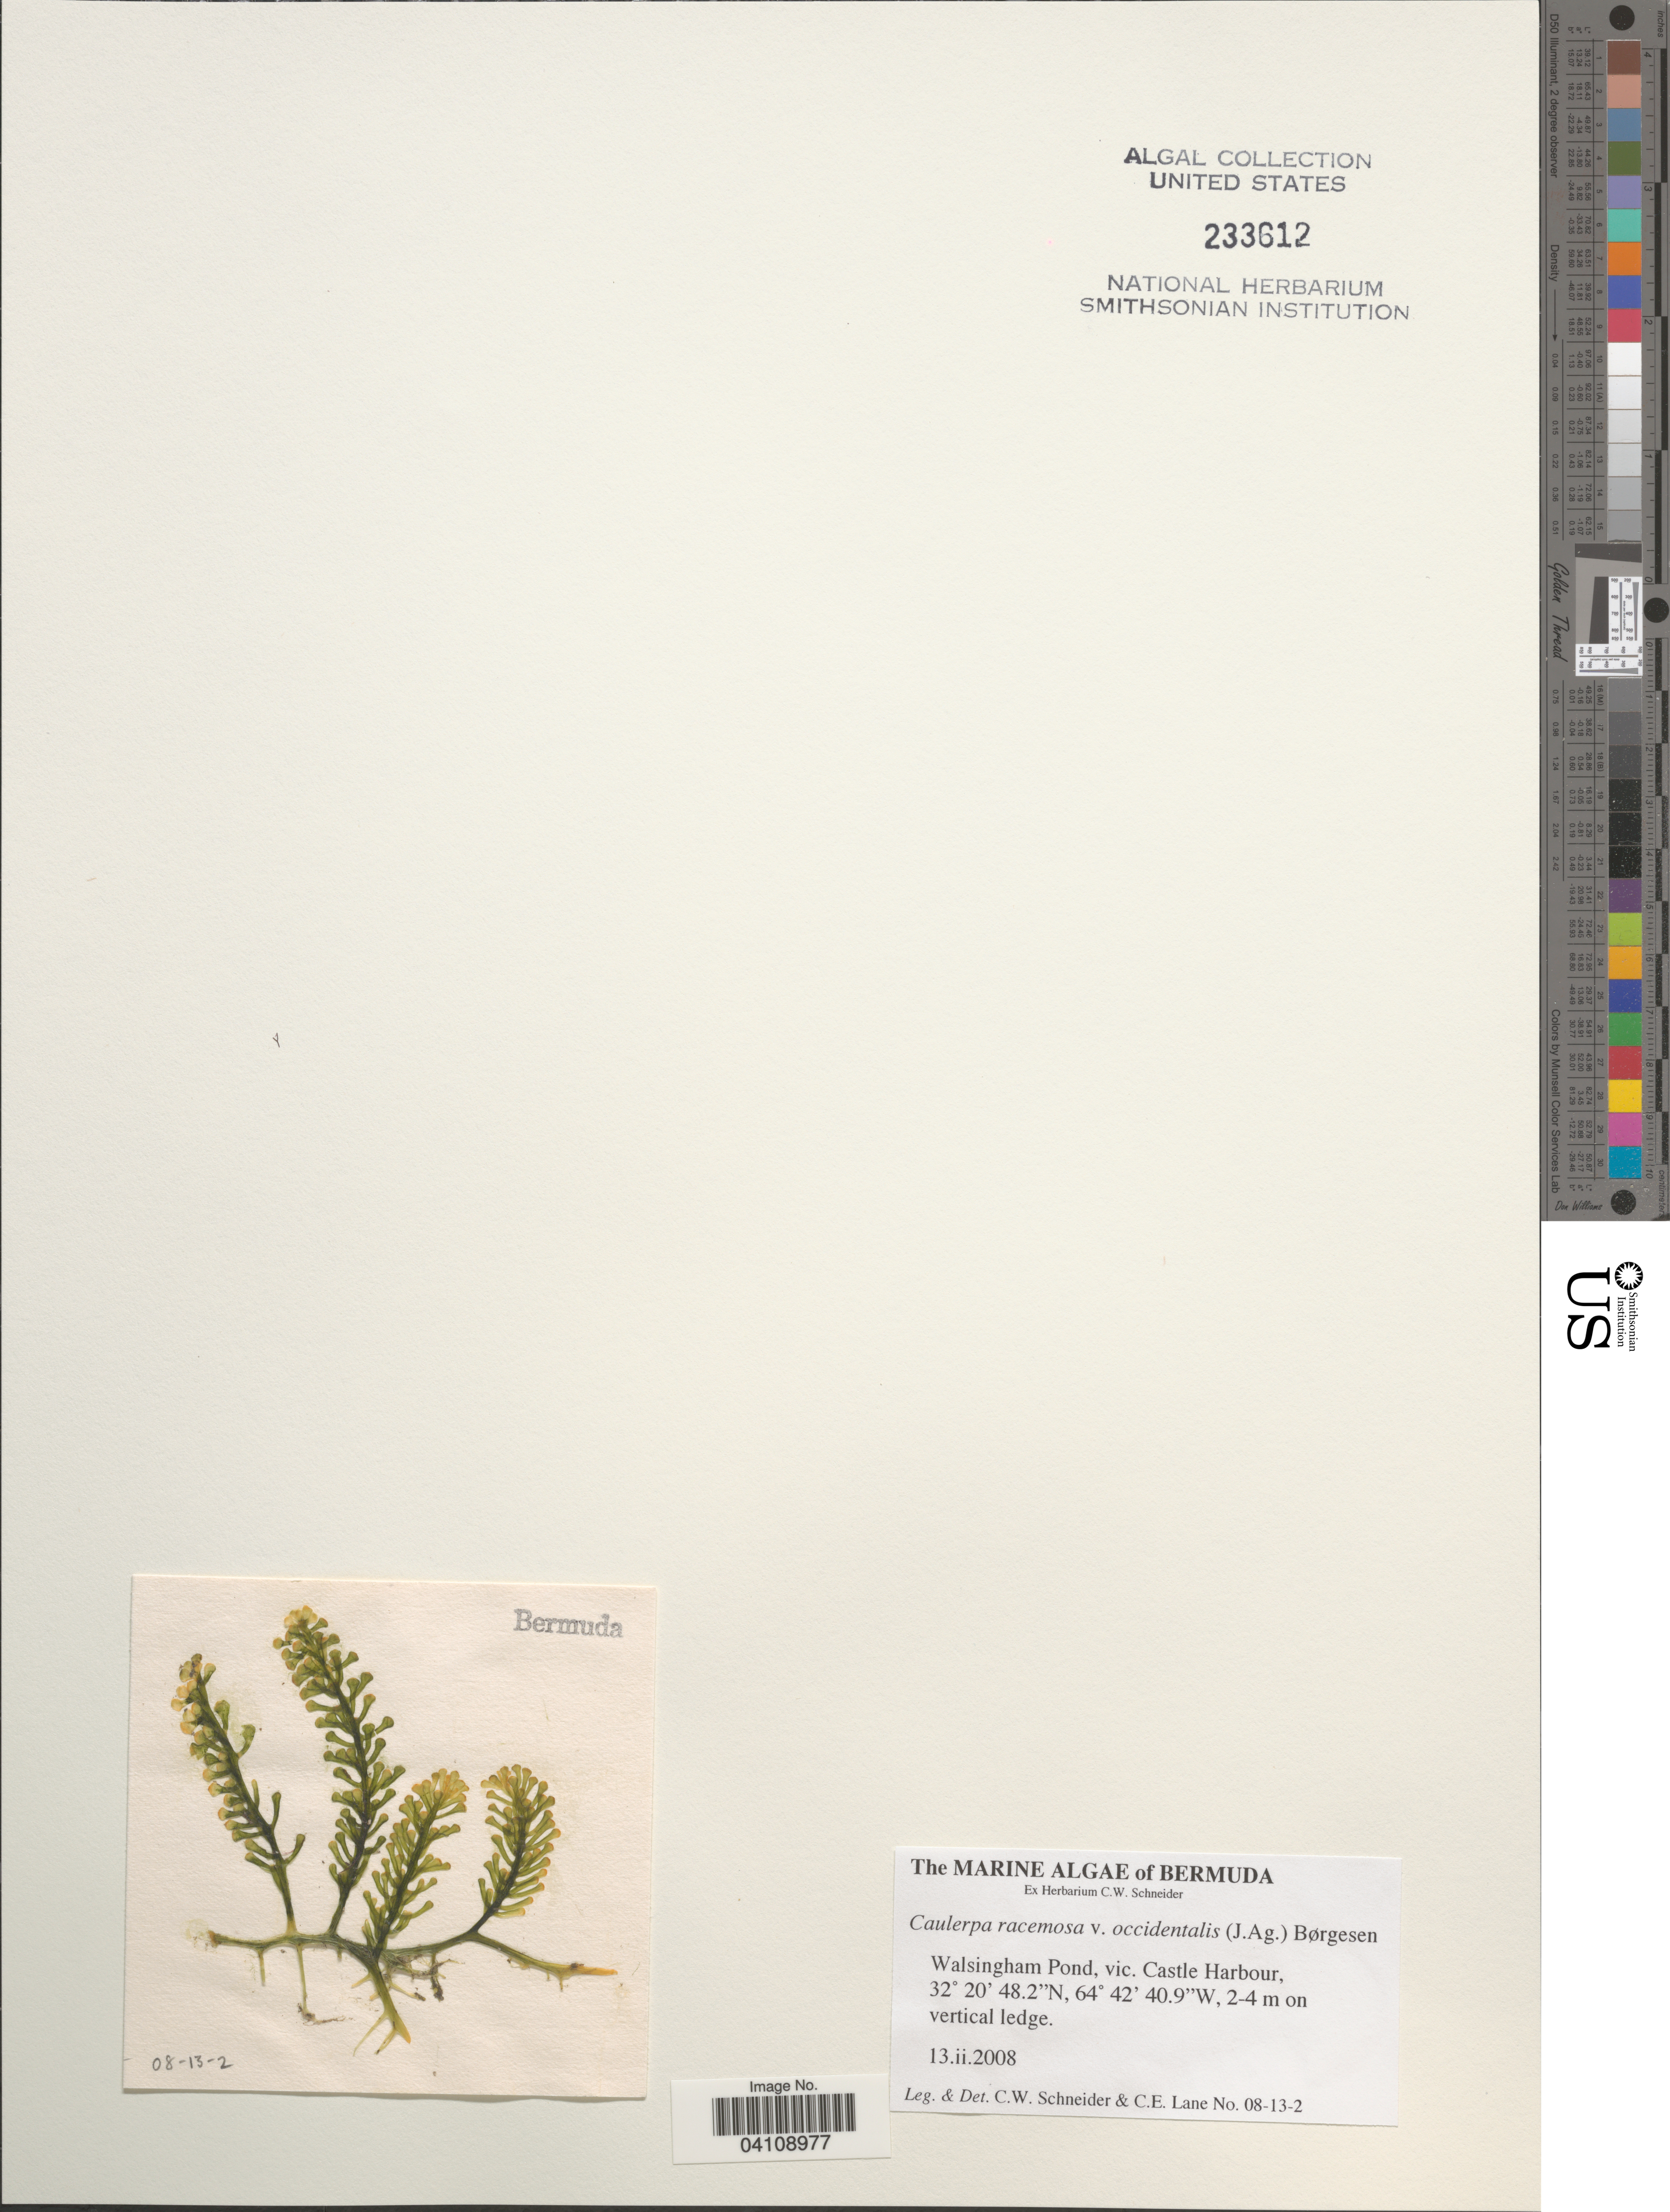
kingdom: Plantae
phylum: Chlorophyta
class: Ulvophyceae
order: Bryopsidales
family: Caulerpaceae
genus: Caulerpa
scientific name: Caulerpa racemosa var. occidentalis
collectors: C. W.Schneider & C. E. Lane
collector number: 08-13-2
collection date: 2008-02-13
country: Bermuda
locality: Walsingham Pond, vic. Castle Harbour.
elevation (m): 2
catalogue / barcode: US 233612